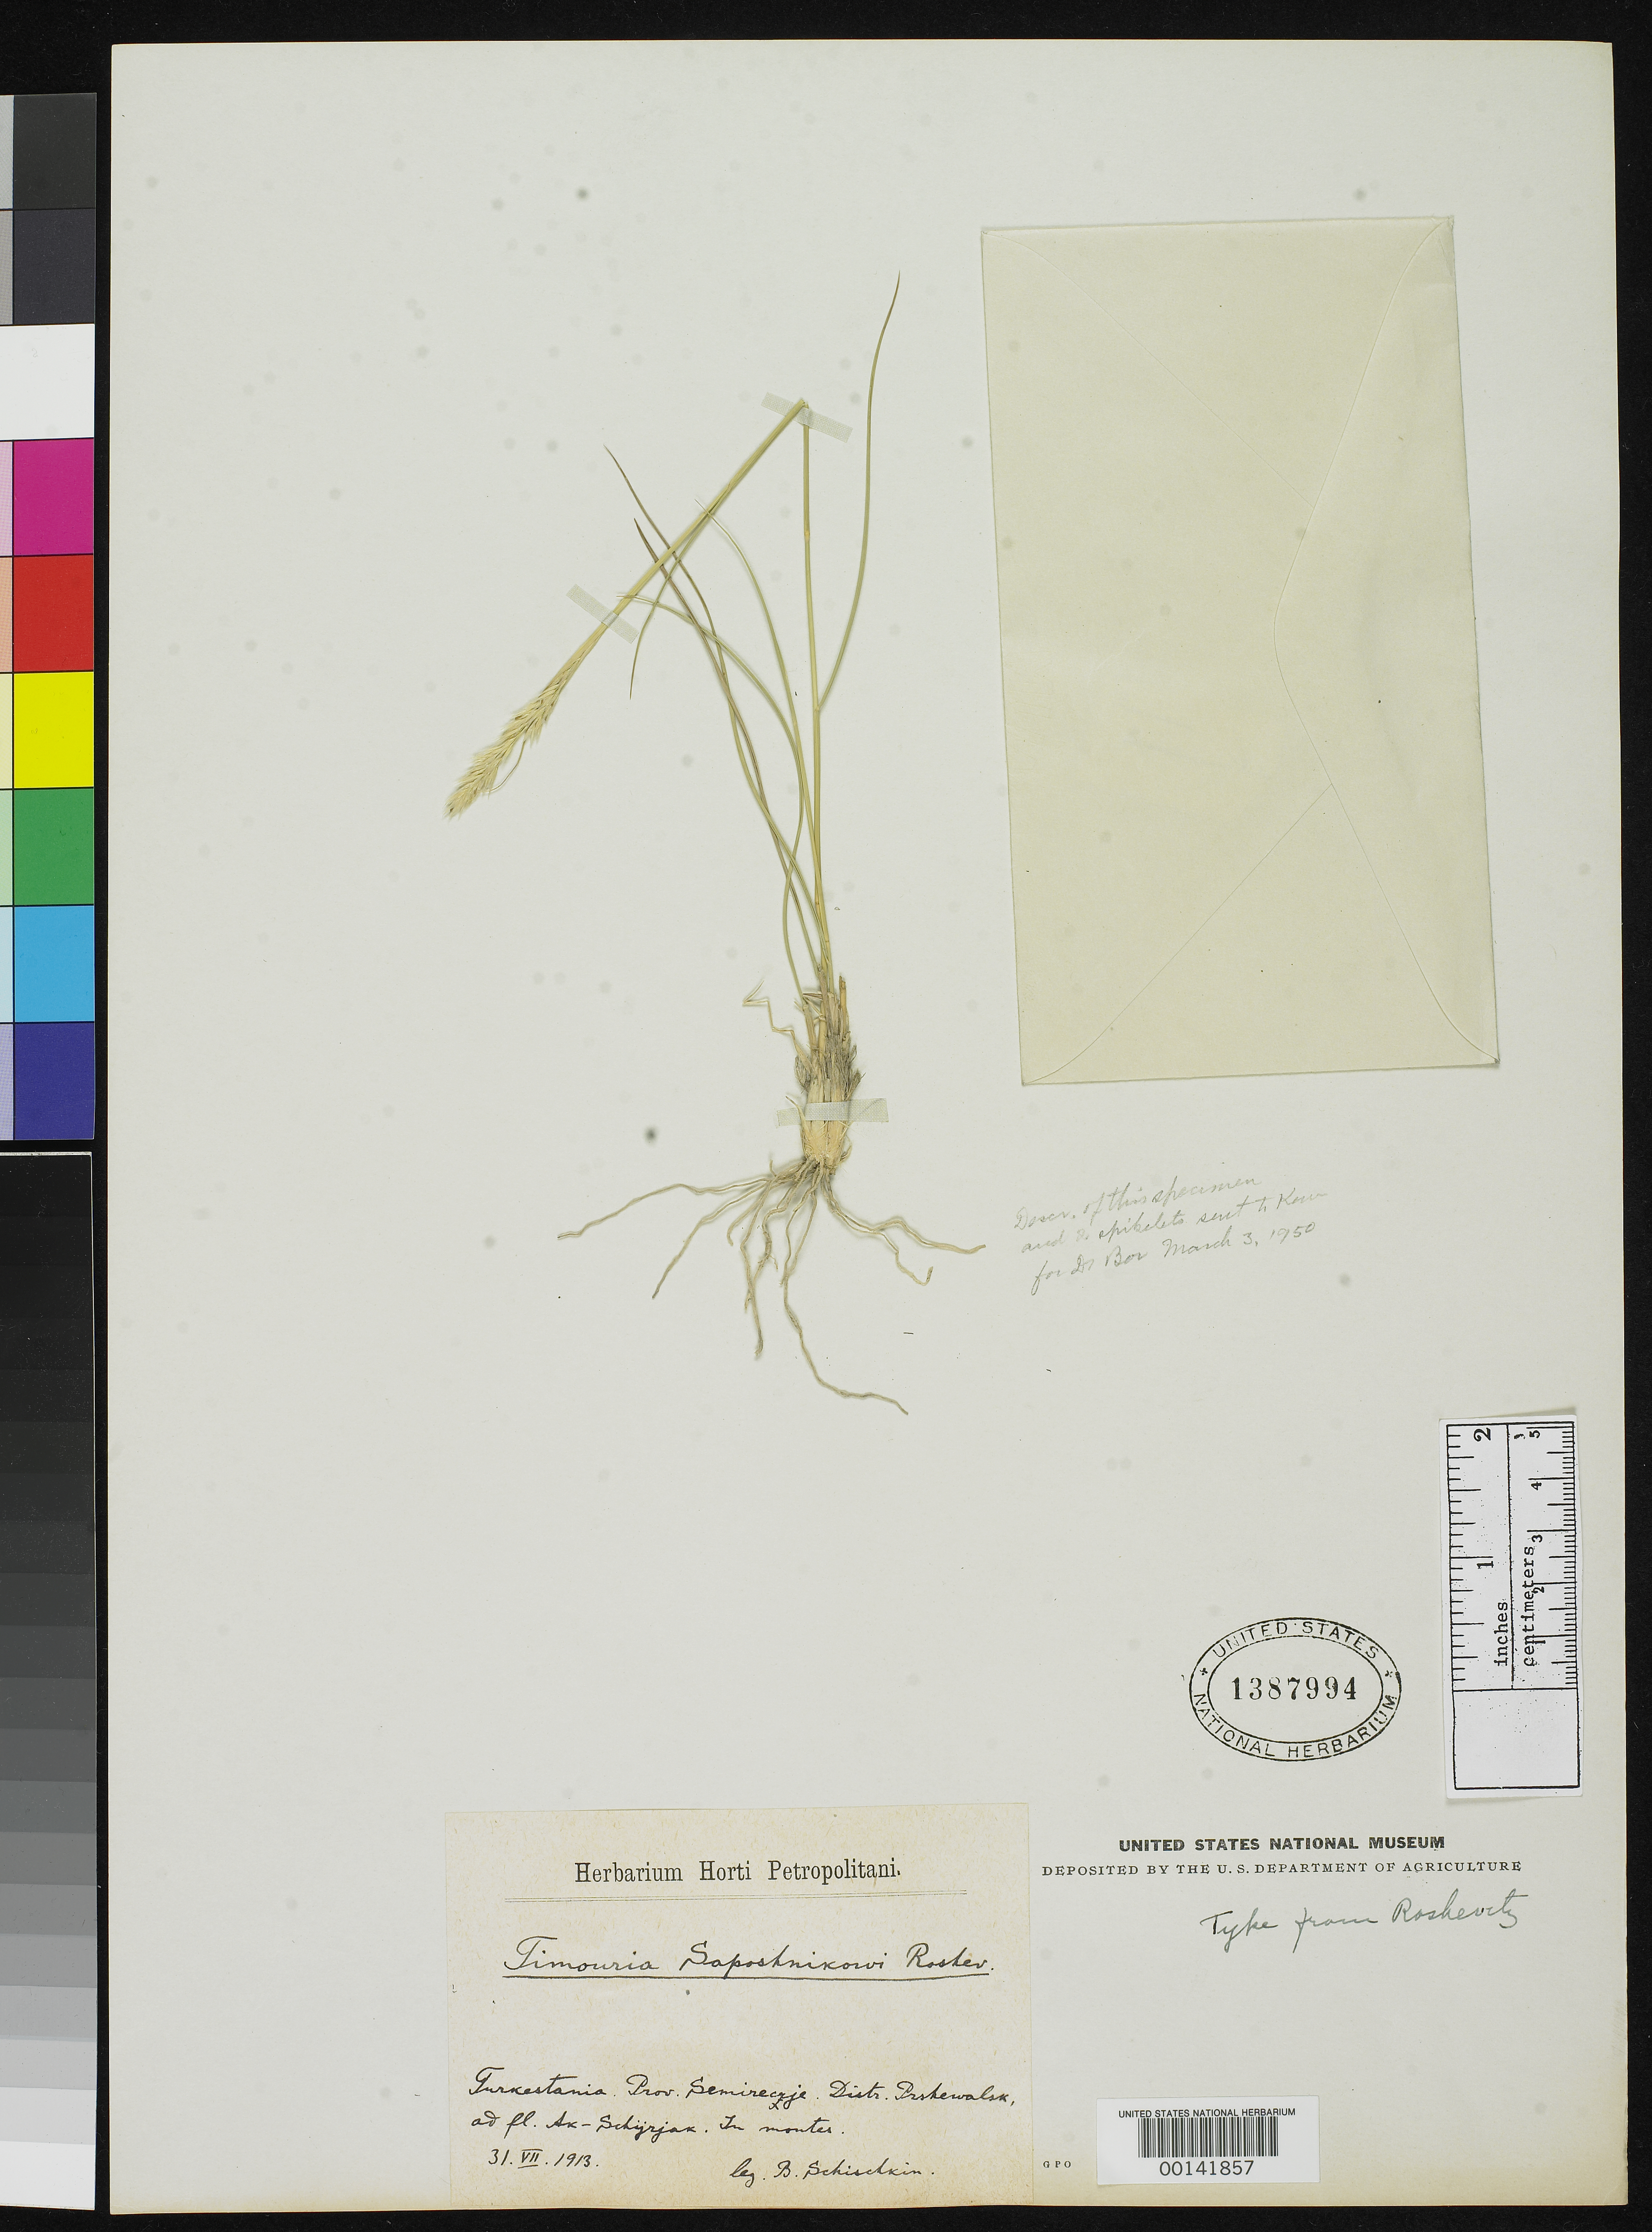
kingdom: Plantae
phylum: Tracheophyta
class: Liliopsida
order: Poales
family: Poaceae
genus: Timouria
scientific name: Timouria saposhnikowi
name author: Roschevicz in O. Fedtsch.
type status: Isotype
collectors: B. Schischsin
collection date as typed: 31 Jul 1913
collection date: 1913-07-31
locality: Turkestania. Prov. Semirecje [Semirechye?], Distr. Prshewalsk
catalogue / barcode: US 1387994